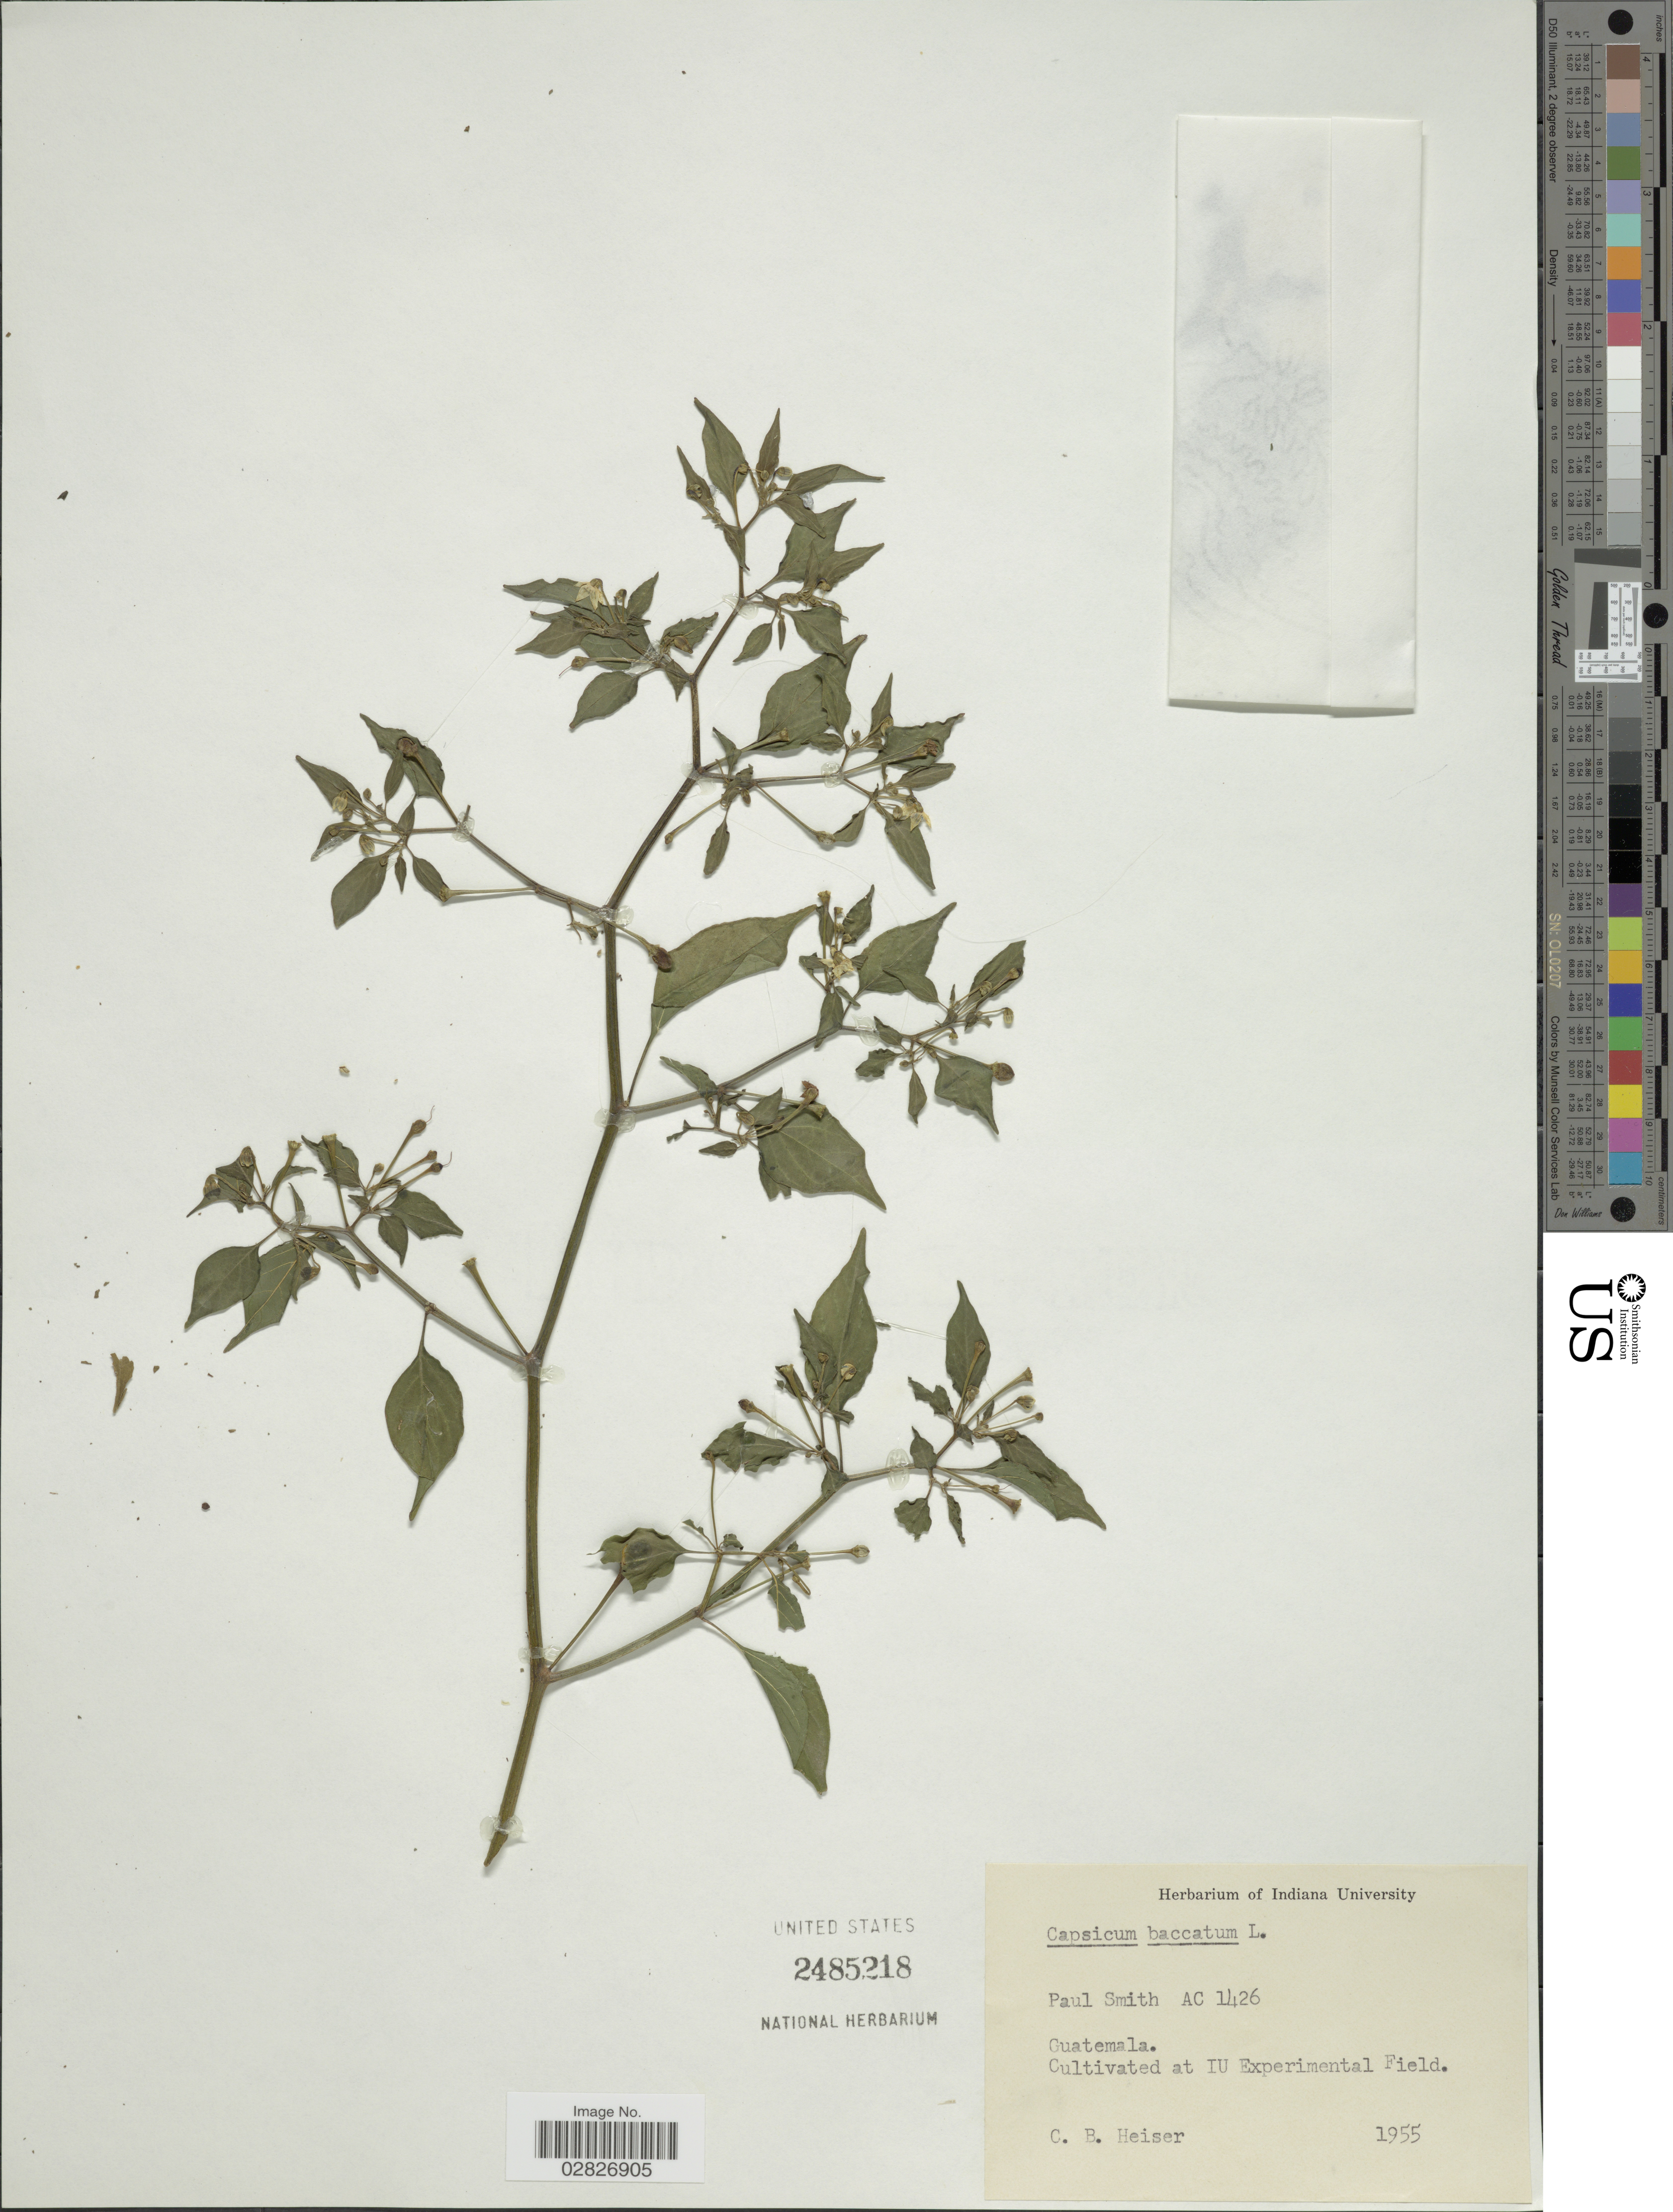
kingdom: Plantae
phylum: Tracheophyta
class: Magnoliopsida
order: Solanales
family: Solanaceae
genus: Capsicum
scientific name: Capsicum baccatum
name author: L.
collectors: C. B. Heiser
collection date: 1955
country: Guatemala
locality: Cultivated at IU Experimental Field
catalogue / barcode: US 2485218